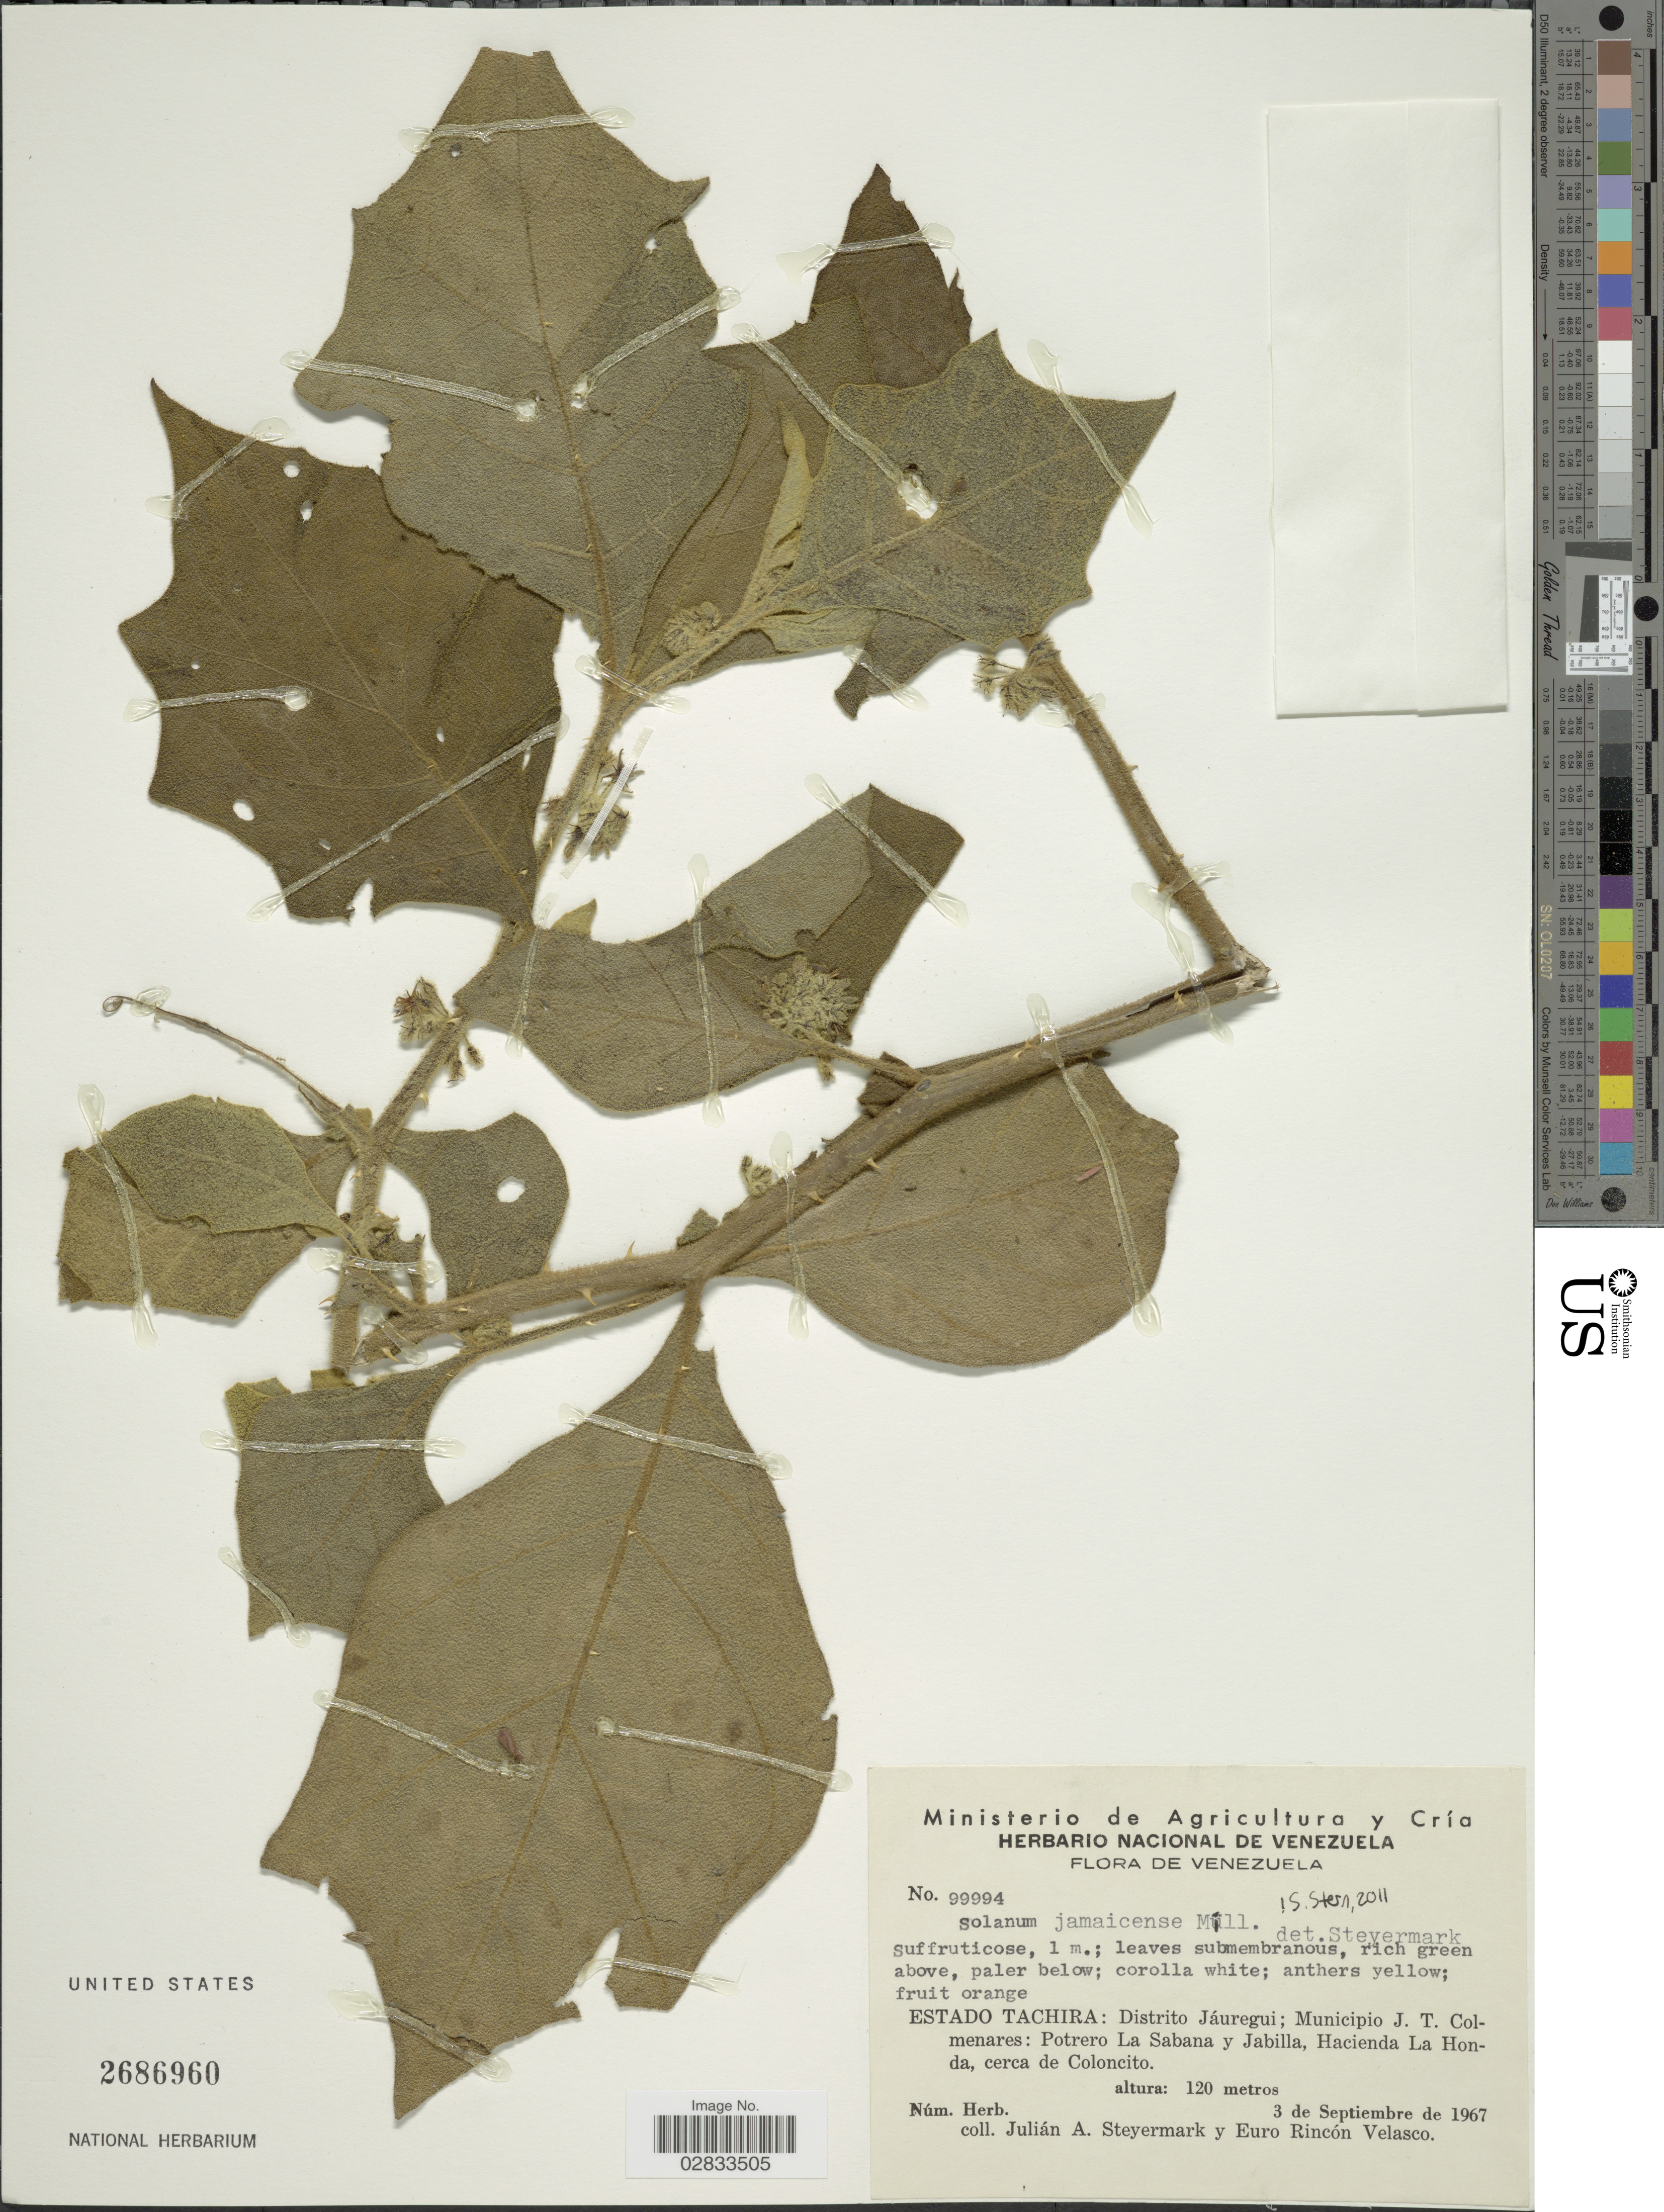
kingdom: Plantae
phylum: Tracheophyta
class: Magnoliopsida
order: Solanales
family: Solanaceae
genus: Solanum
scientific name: Solanum jamaicense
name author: Mill.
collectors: J. Steyermark & E. Velasco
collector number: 99994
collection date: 1967-09-03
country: Venezuela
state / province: Tachira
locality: Distrito Jáuregui; Municipio J. T. Colmenares: Potrero La Sabana y Jabilla, Hacienda La Honda, cerca de Coloncito.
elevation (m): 120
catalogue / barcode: US 2686960